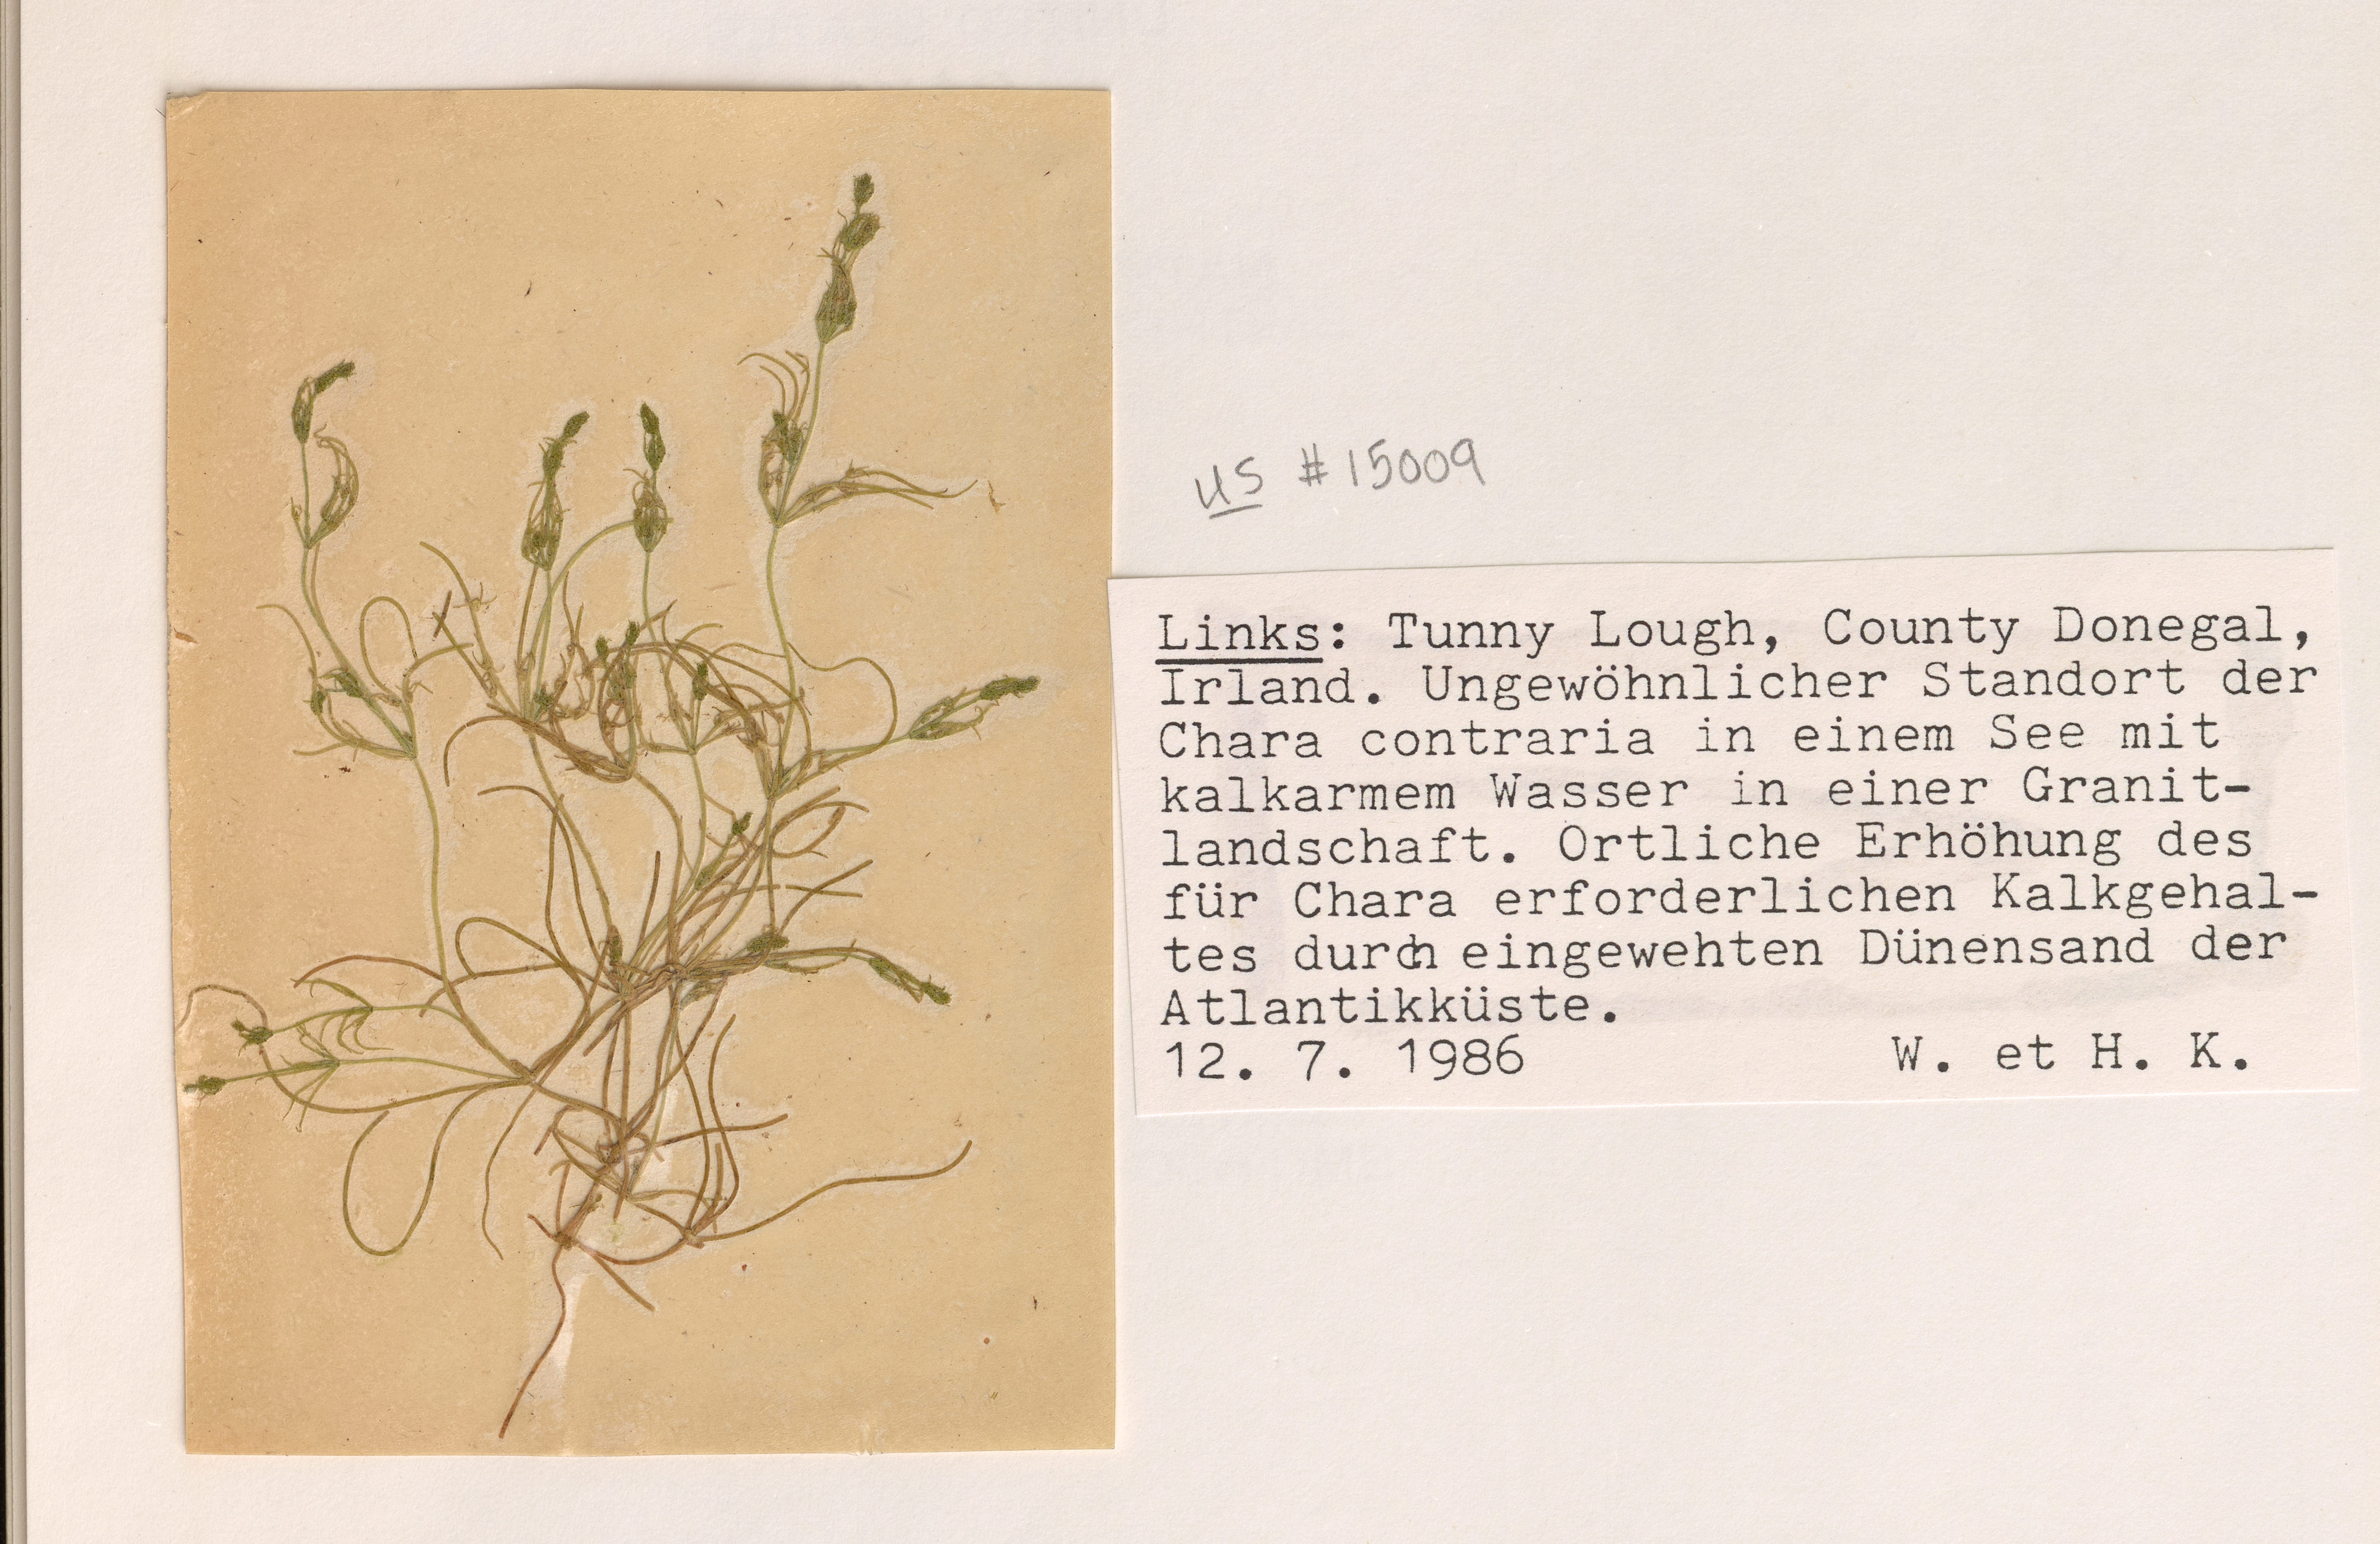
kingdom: Plantae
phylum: Charophyta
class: Charophyceae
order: Charales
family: Characeae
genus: Chara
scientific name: Chara vulgaris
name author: L.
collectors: W. Krause & H. Krause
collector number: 49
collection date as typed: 12 Jul 1986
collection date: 1986-07-12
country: Ireland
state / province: Ulster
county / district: Donegal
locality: Tunny Lough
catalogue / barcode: US 15009